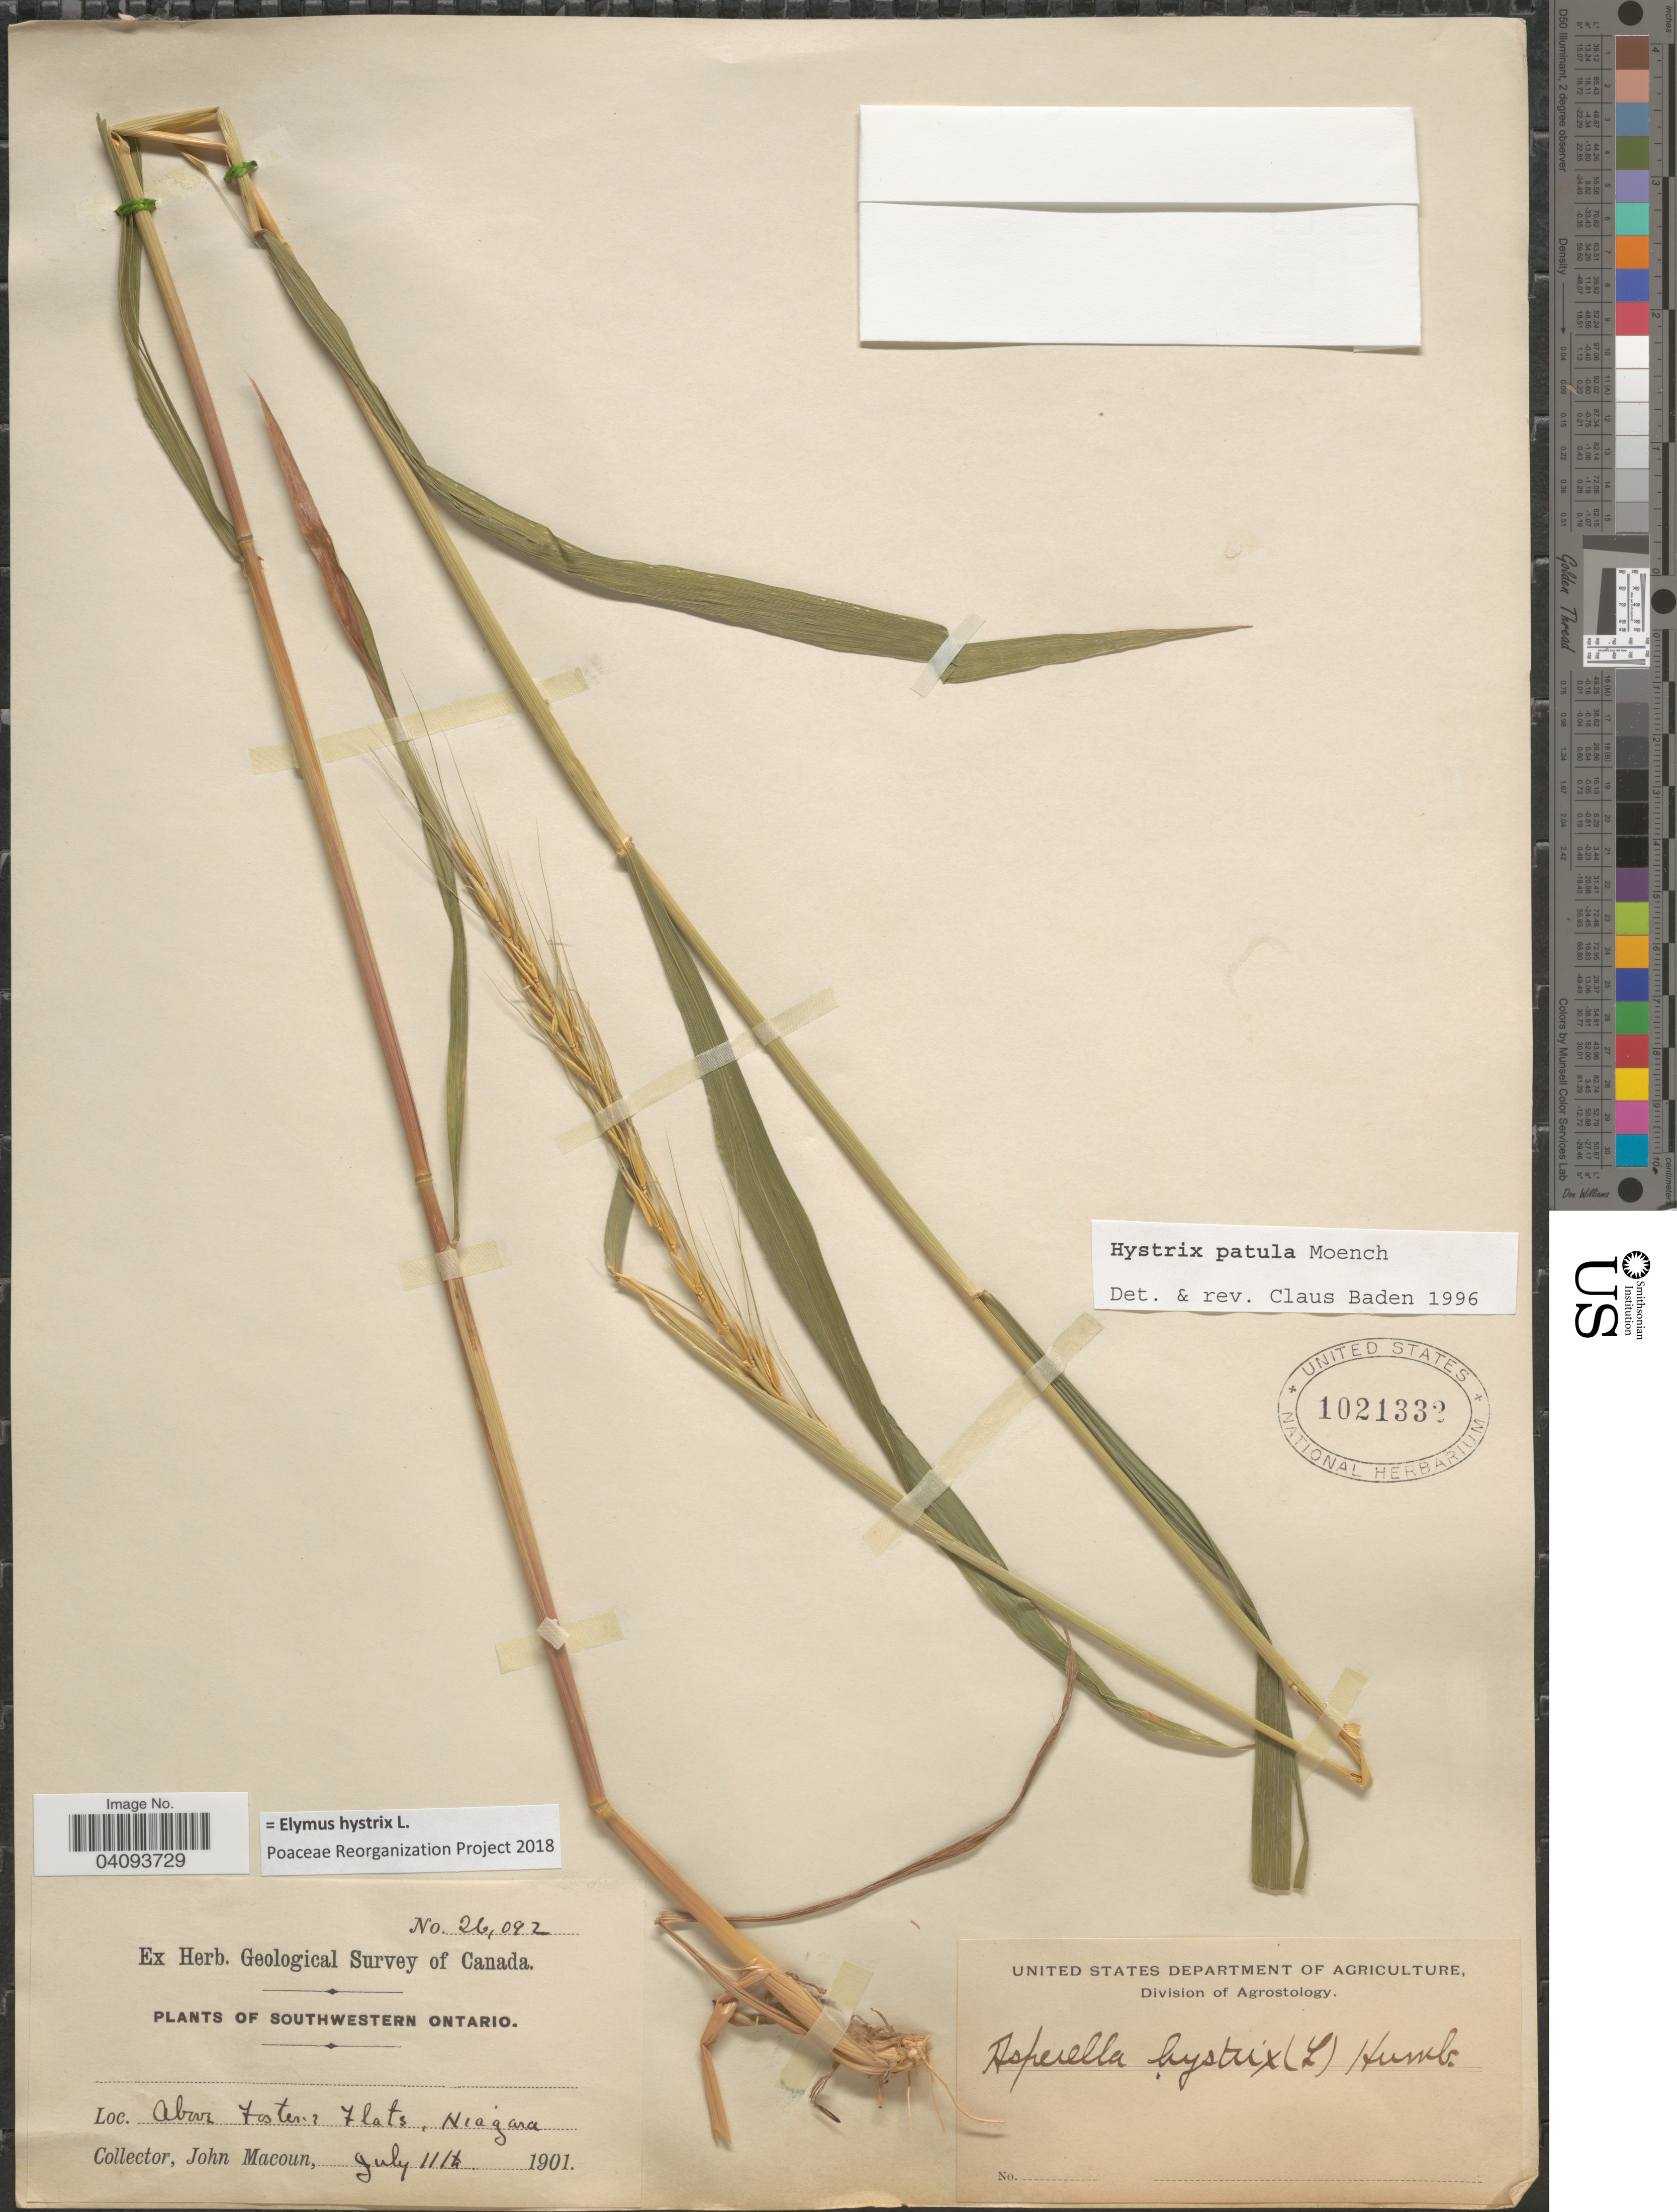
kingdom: Plantae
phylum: Tracheophyta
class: Liliopsida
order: Poales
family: Poaceae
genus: Elymus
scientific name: Elymus hystrix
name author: L.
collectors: J. Macoun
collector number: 26092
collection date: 1901-07-11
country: Canada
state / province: Ontario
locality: Geological Survery of Canada. Southwestern Ontario. Above Foster's Flats, Niagara.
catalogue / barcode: US 1021332